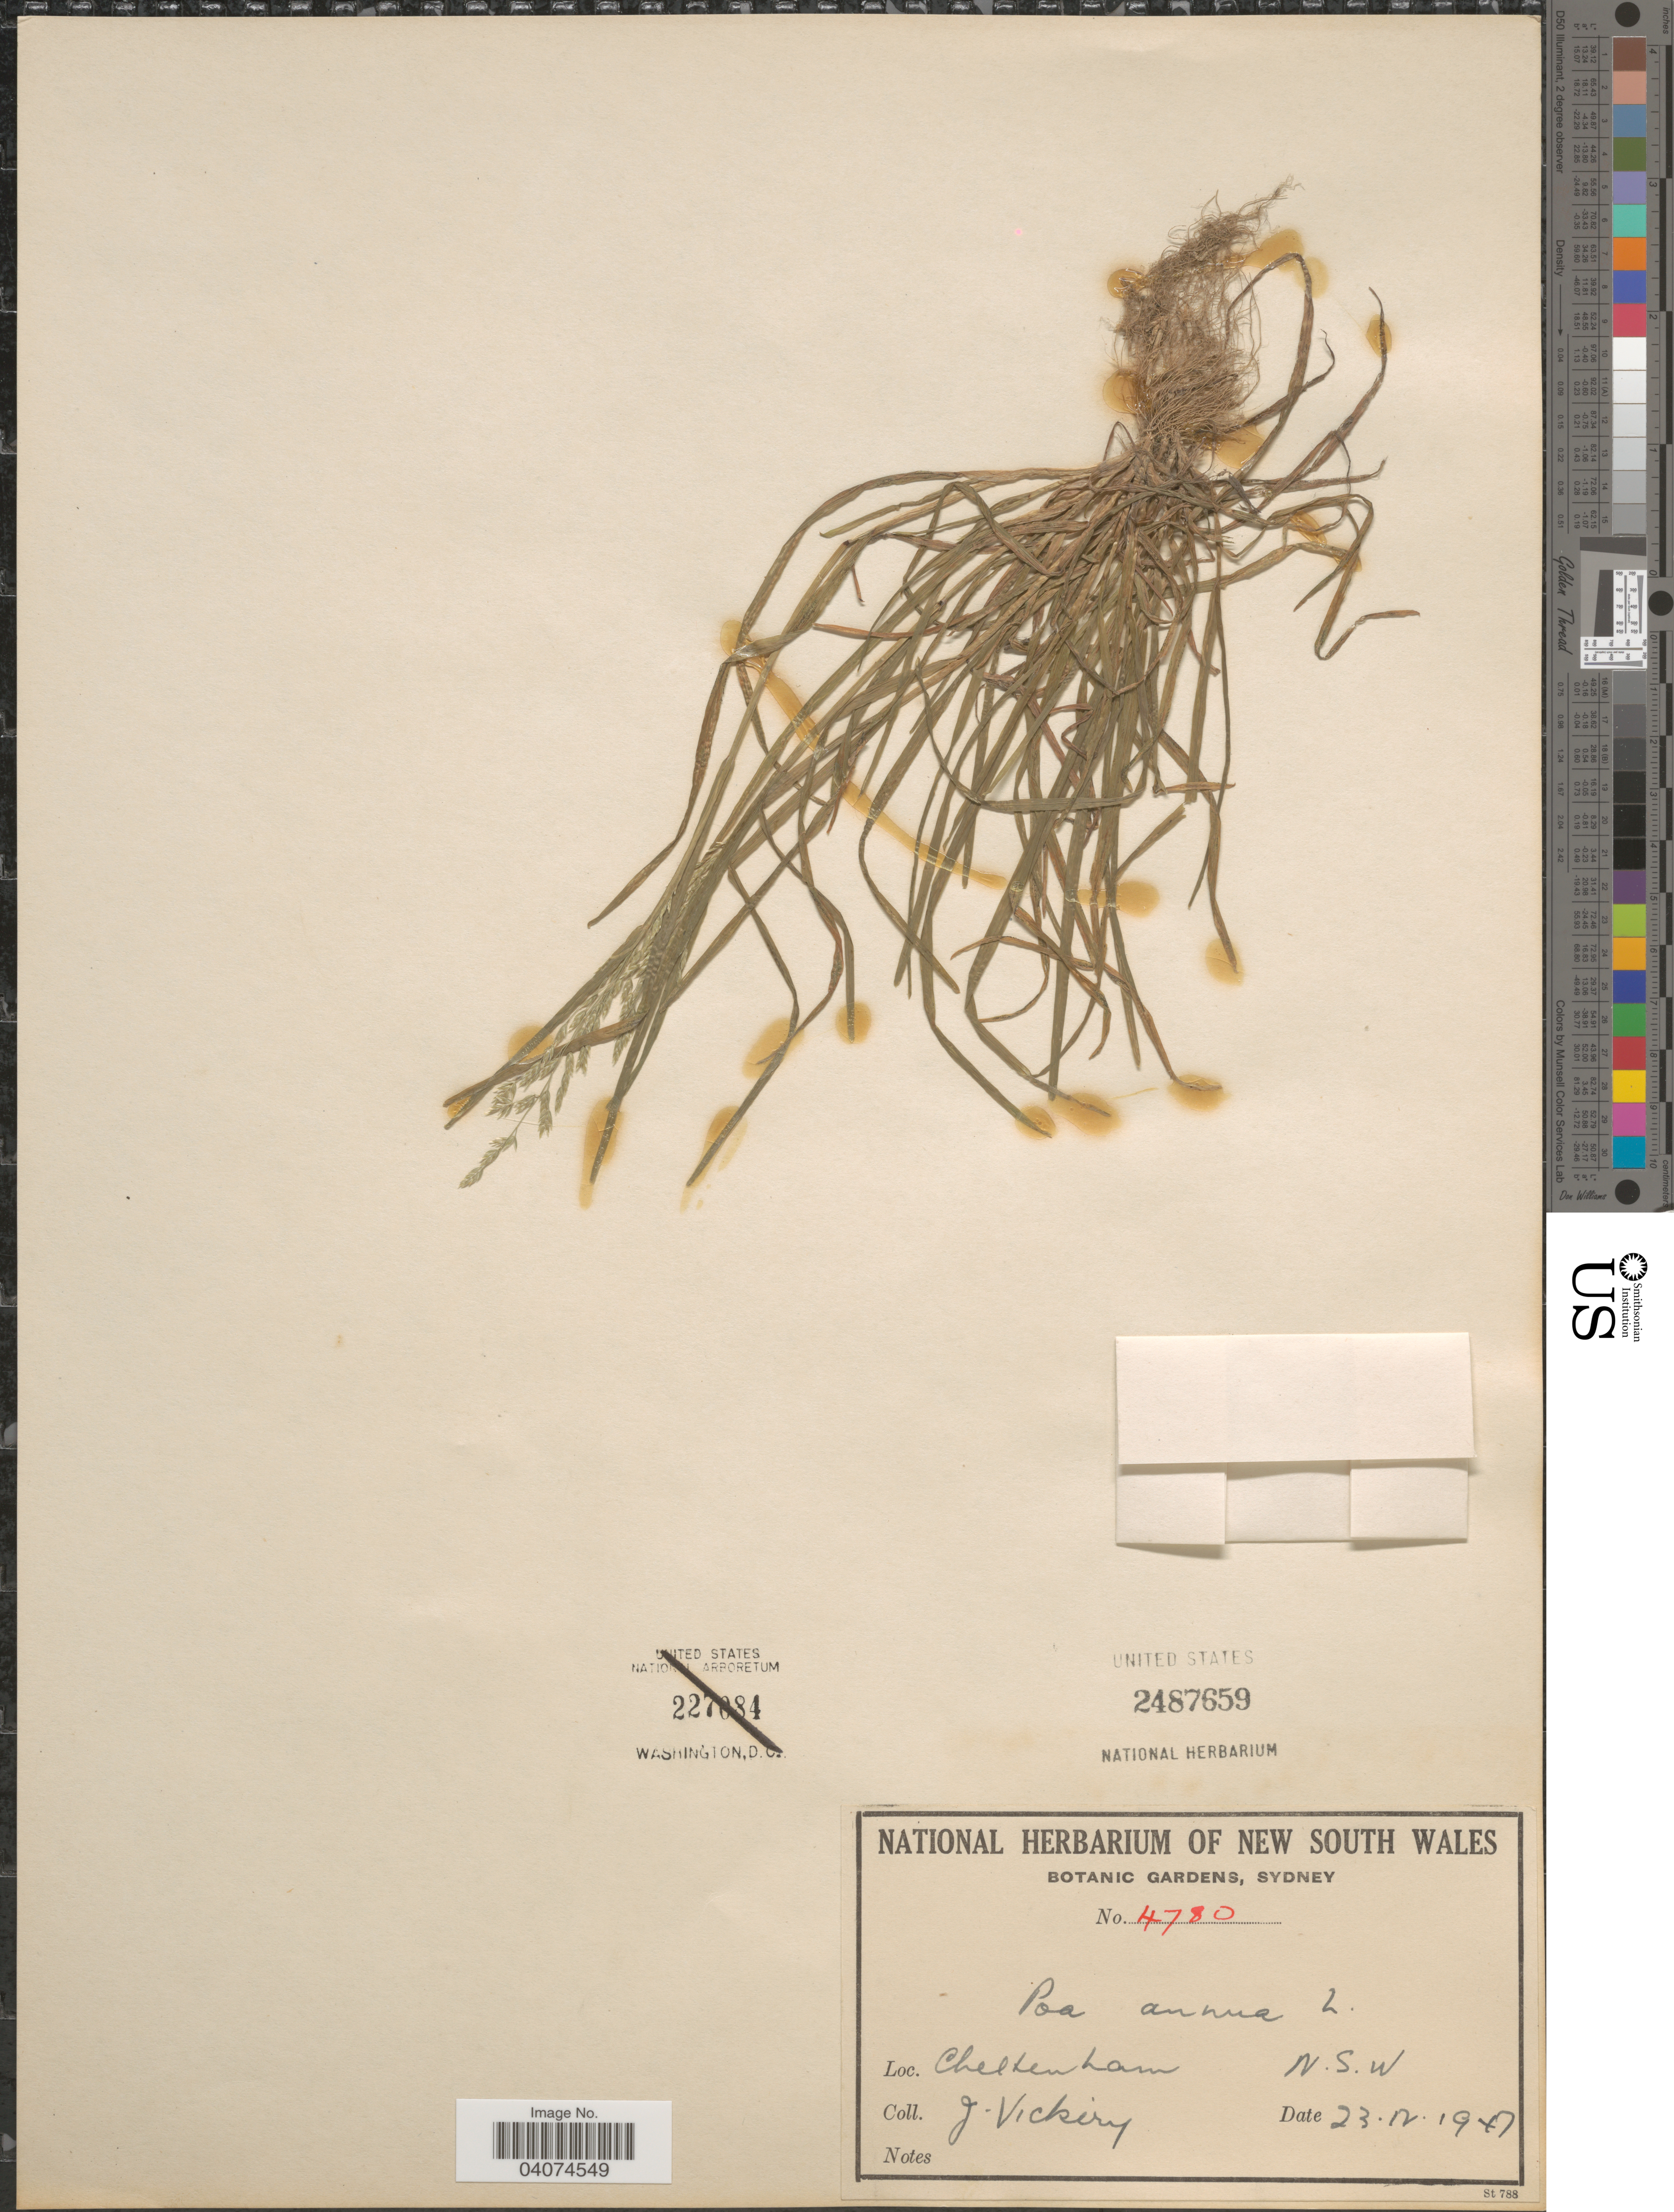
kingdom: Plantae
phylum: Tracheophyta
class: Liliopsida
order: Poales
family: Poaceae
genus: Poa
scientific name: Poa annua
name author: L.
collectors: J. Vickery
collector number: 4780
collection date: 1947-12-23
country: Australia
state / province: New South Wales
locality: Cheltenham.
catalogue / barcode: US 2487659